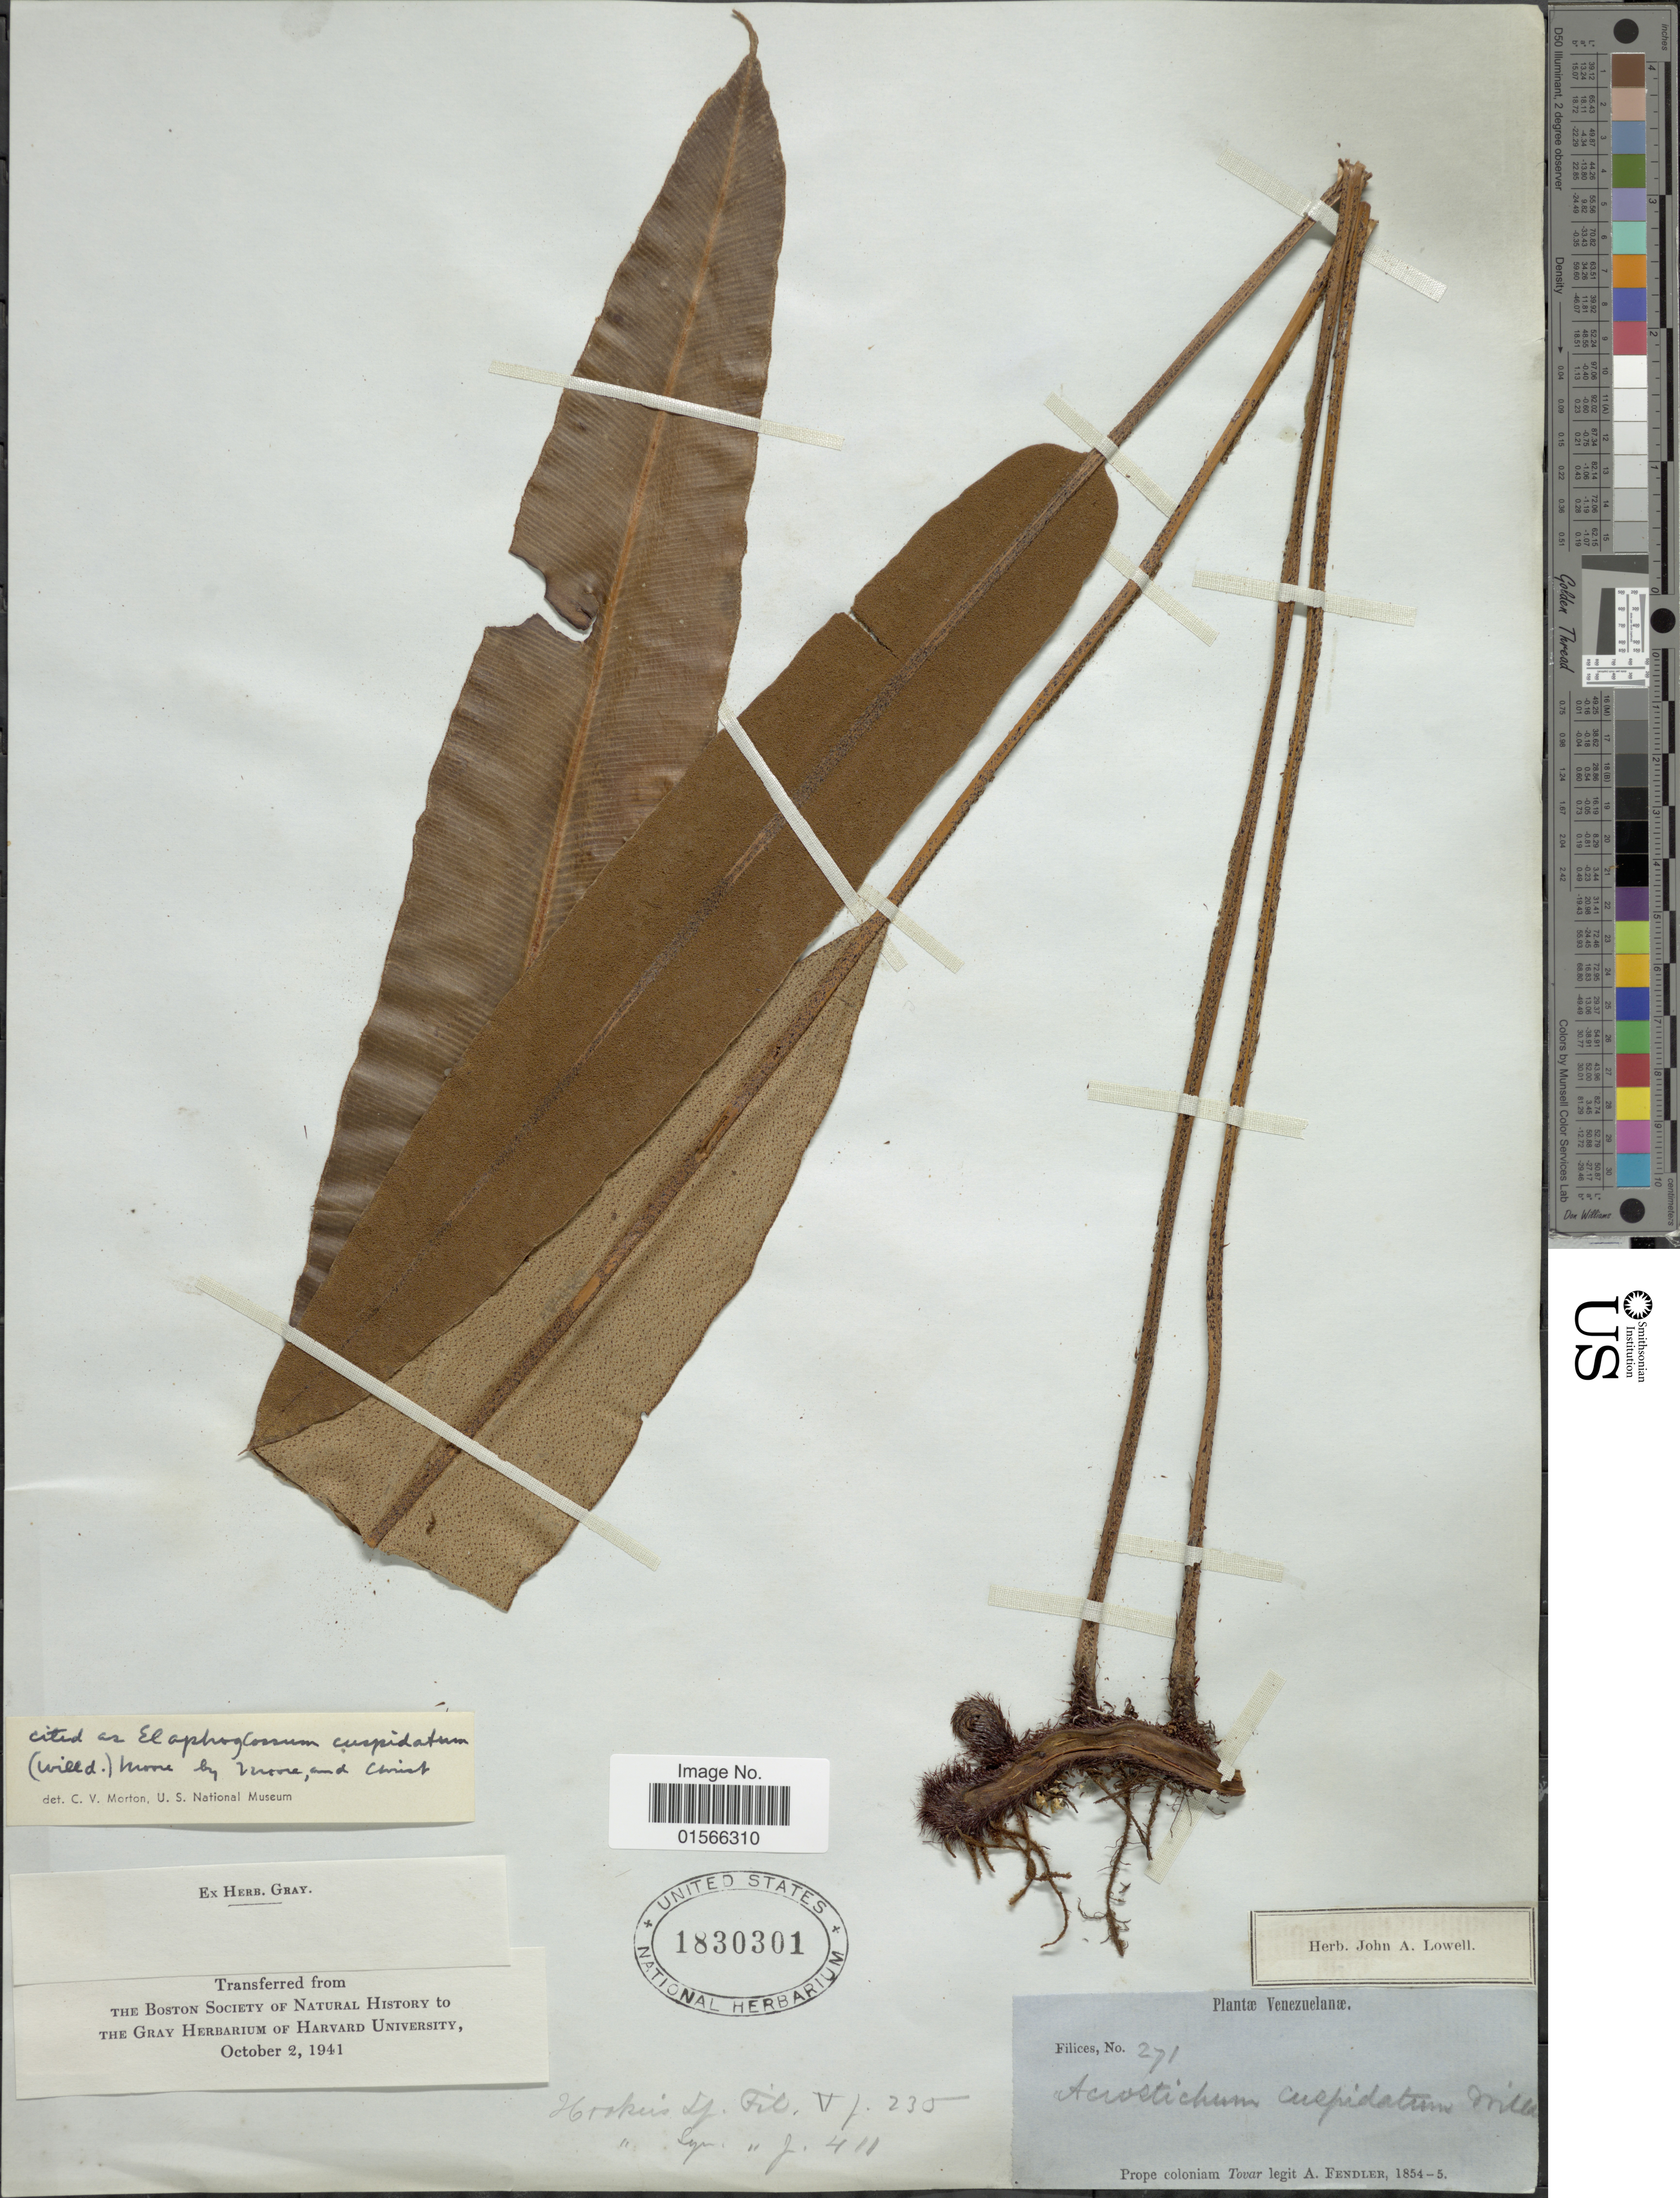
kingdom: Plantae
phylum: Tracheophyta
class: Polypodiopsida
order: Polypodiales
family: Dryopteridaceae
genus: Elaphoglossum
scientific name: Elaphoglossum cuspidatum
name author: (Willd.) T. Moore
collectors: A. Fendler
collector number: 271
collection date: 1854/1855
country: Venezuela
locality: Prope coloniam Tovar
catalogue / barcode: US 1830301